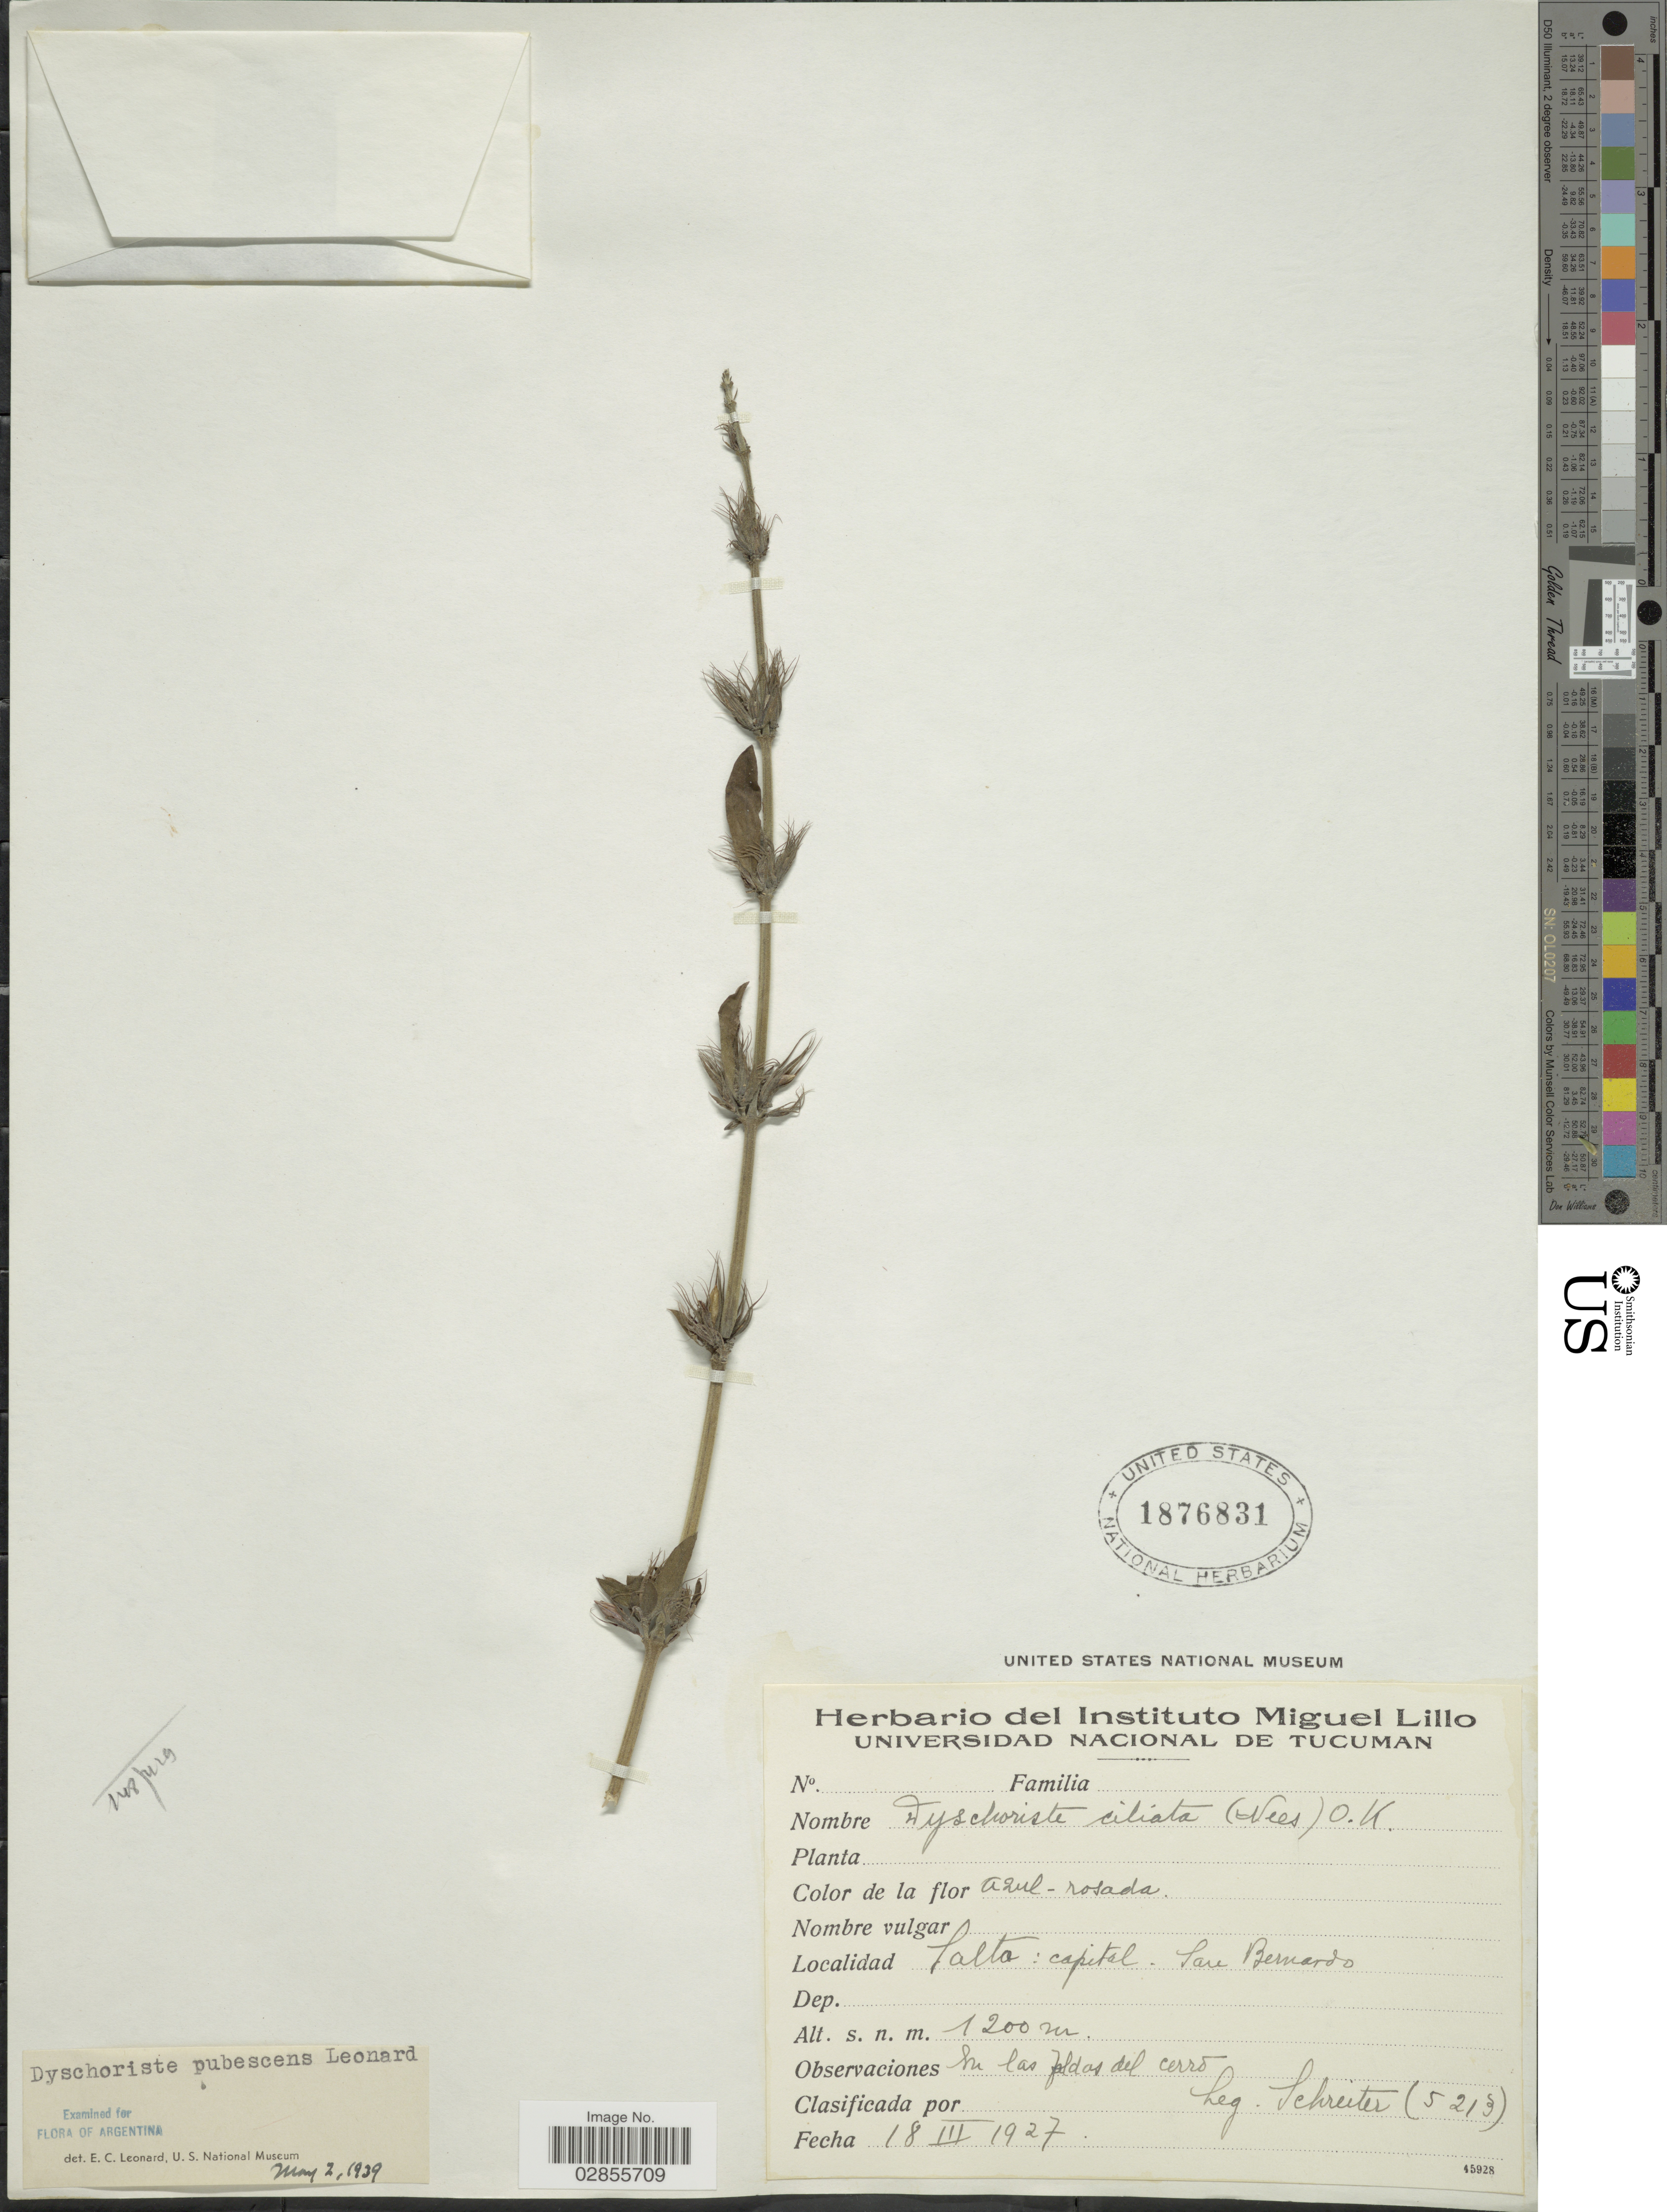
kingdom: Plantae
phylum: Tracheophyta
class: Magnoliopsida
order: Lamiales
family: Acanthaceae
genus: Dyschoriste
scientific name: Dyschoriste trichanthera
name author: Kobuski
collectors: -. Schreiter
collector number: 5213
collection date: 1927-03-18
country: Argentina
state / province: Salta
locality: Salta: capital. San Bernardo.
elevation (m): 1200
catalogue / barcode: US 1876831